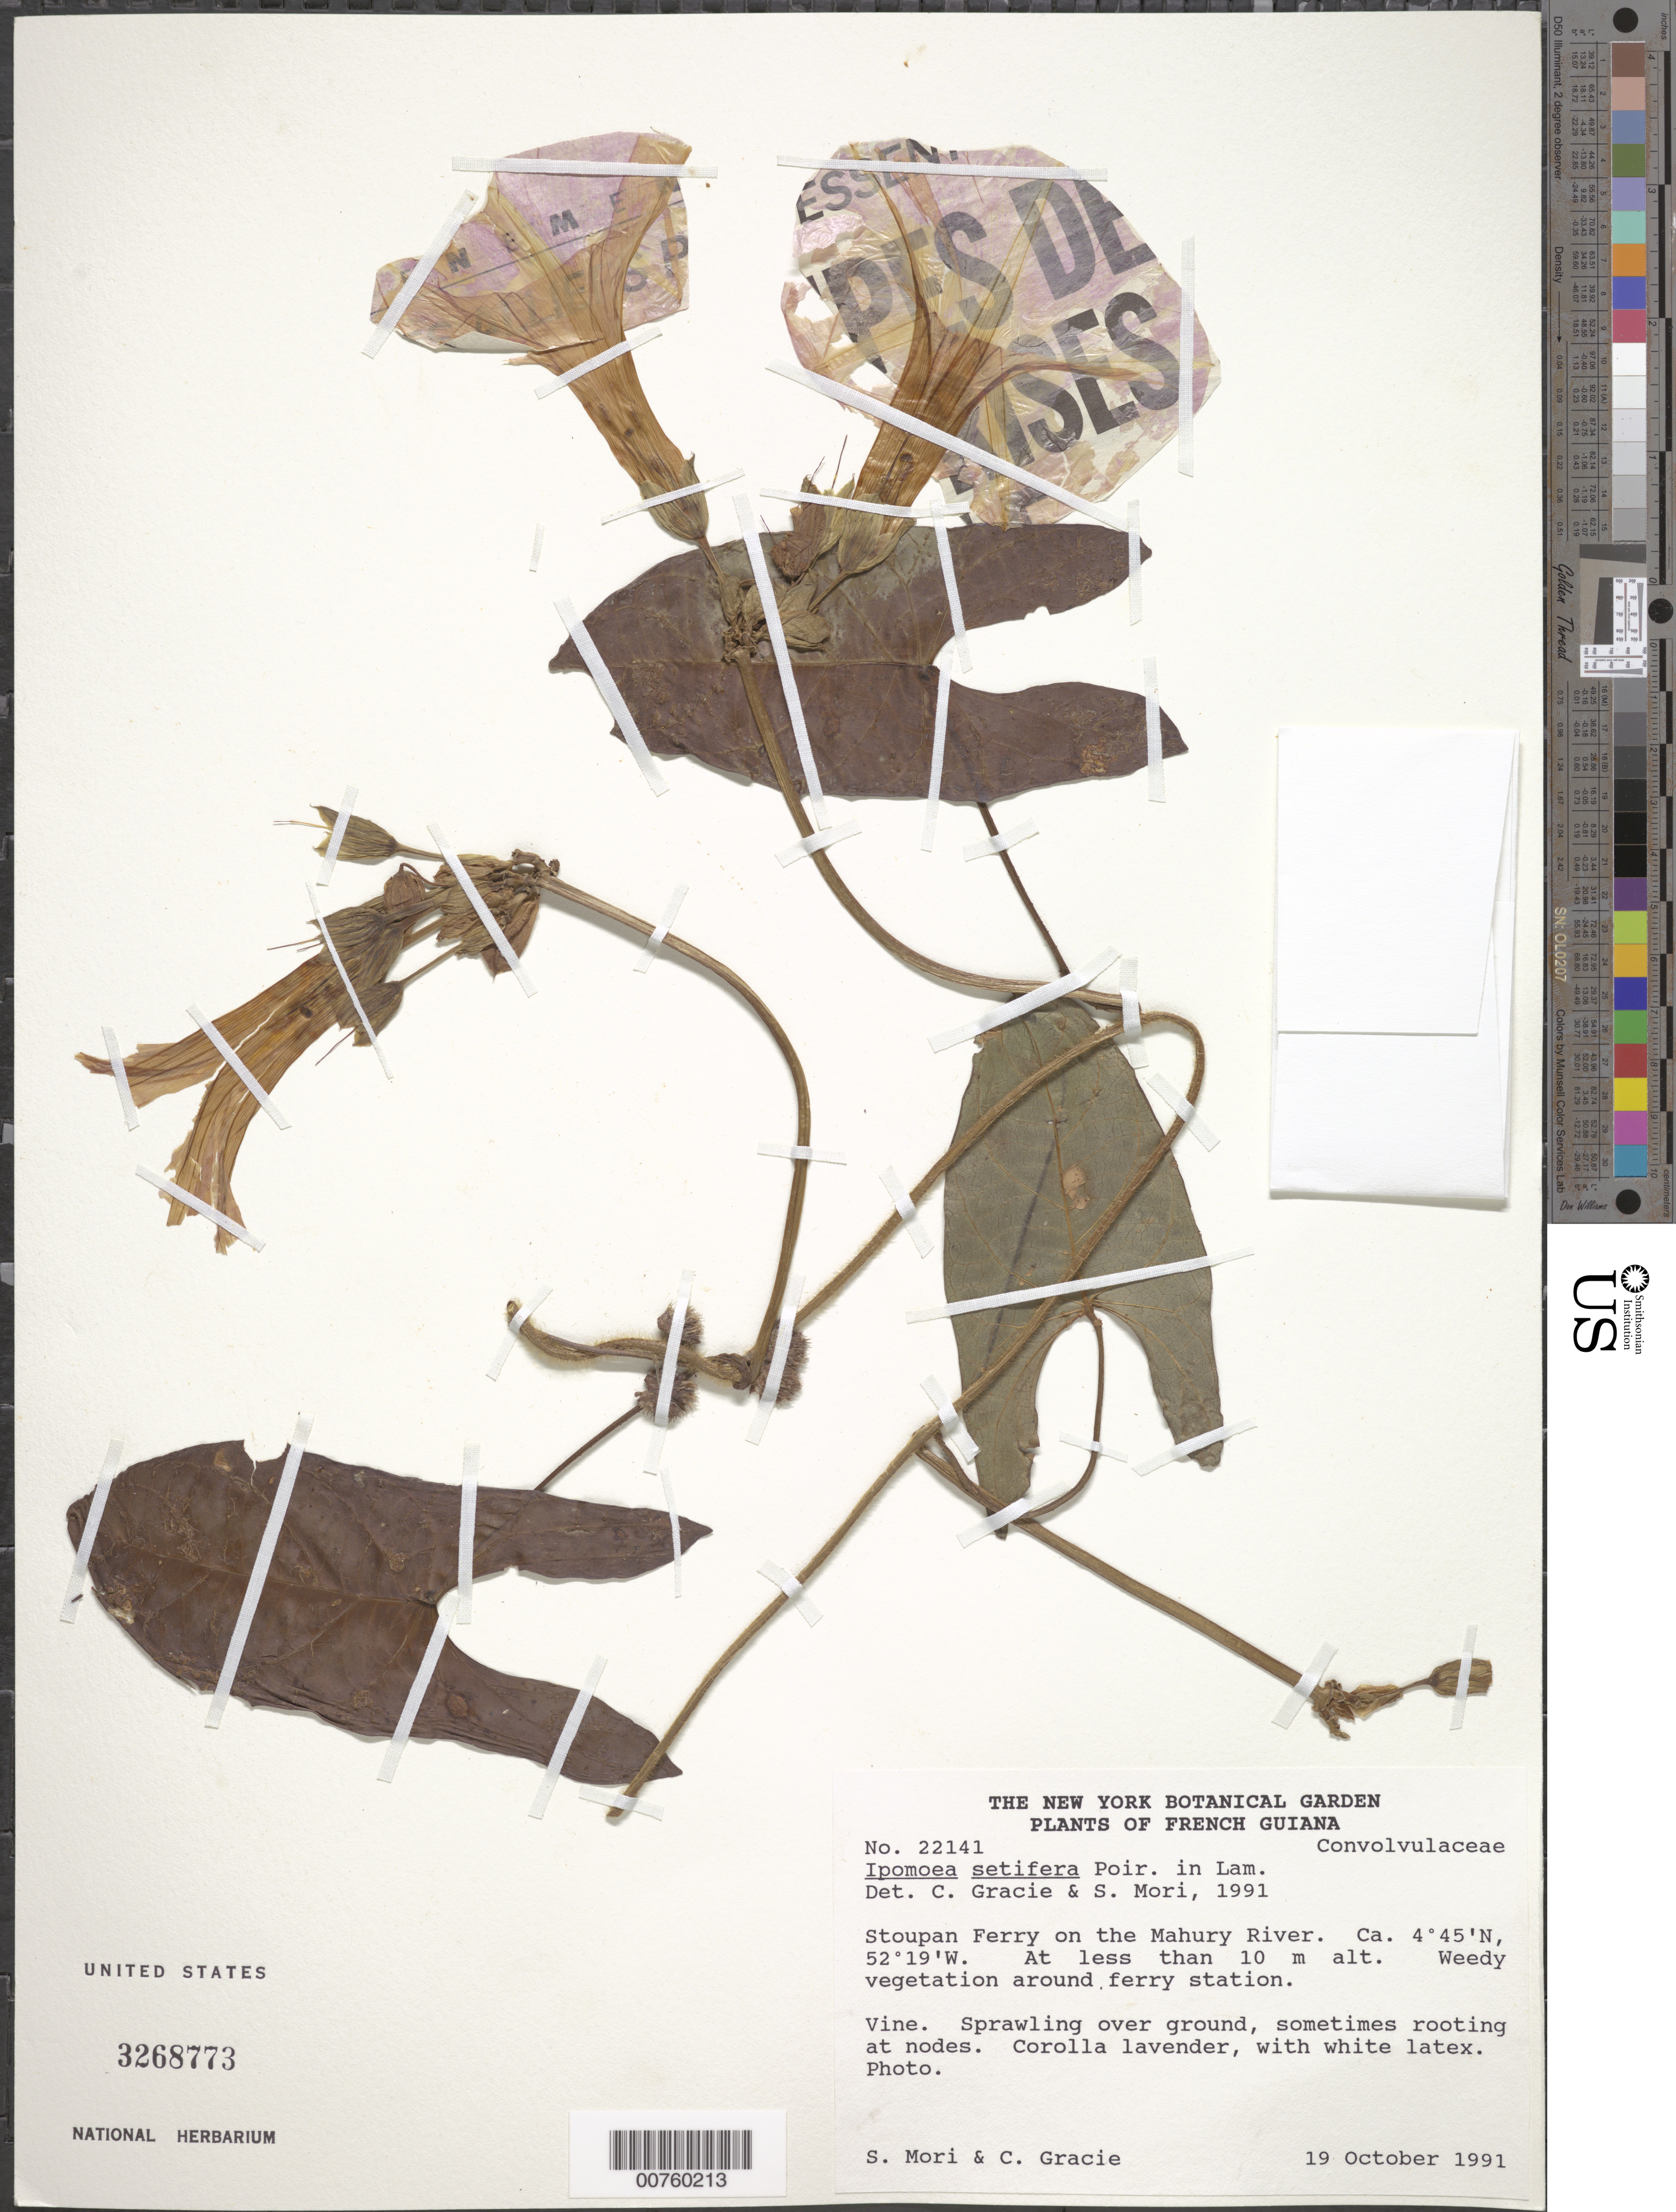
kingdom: Plantae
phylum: Tracheophyta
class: Magnoliopsida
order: Solanales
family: Convolvulaceae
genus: Ipomoea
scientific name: Ipomoea setifera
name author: Poir.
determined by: Gracie, Carol A.; Mori, Scott A.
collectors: S. Mori & C. A. Gracie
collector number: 22141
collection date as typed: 19-Oct-91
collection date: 1991-10-19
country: French Guiana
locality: Stoupan Ferry on the Mahury River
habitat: Weedy vegetation around ferry station.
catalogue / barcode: US 3268773